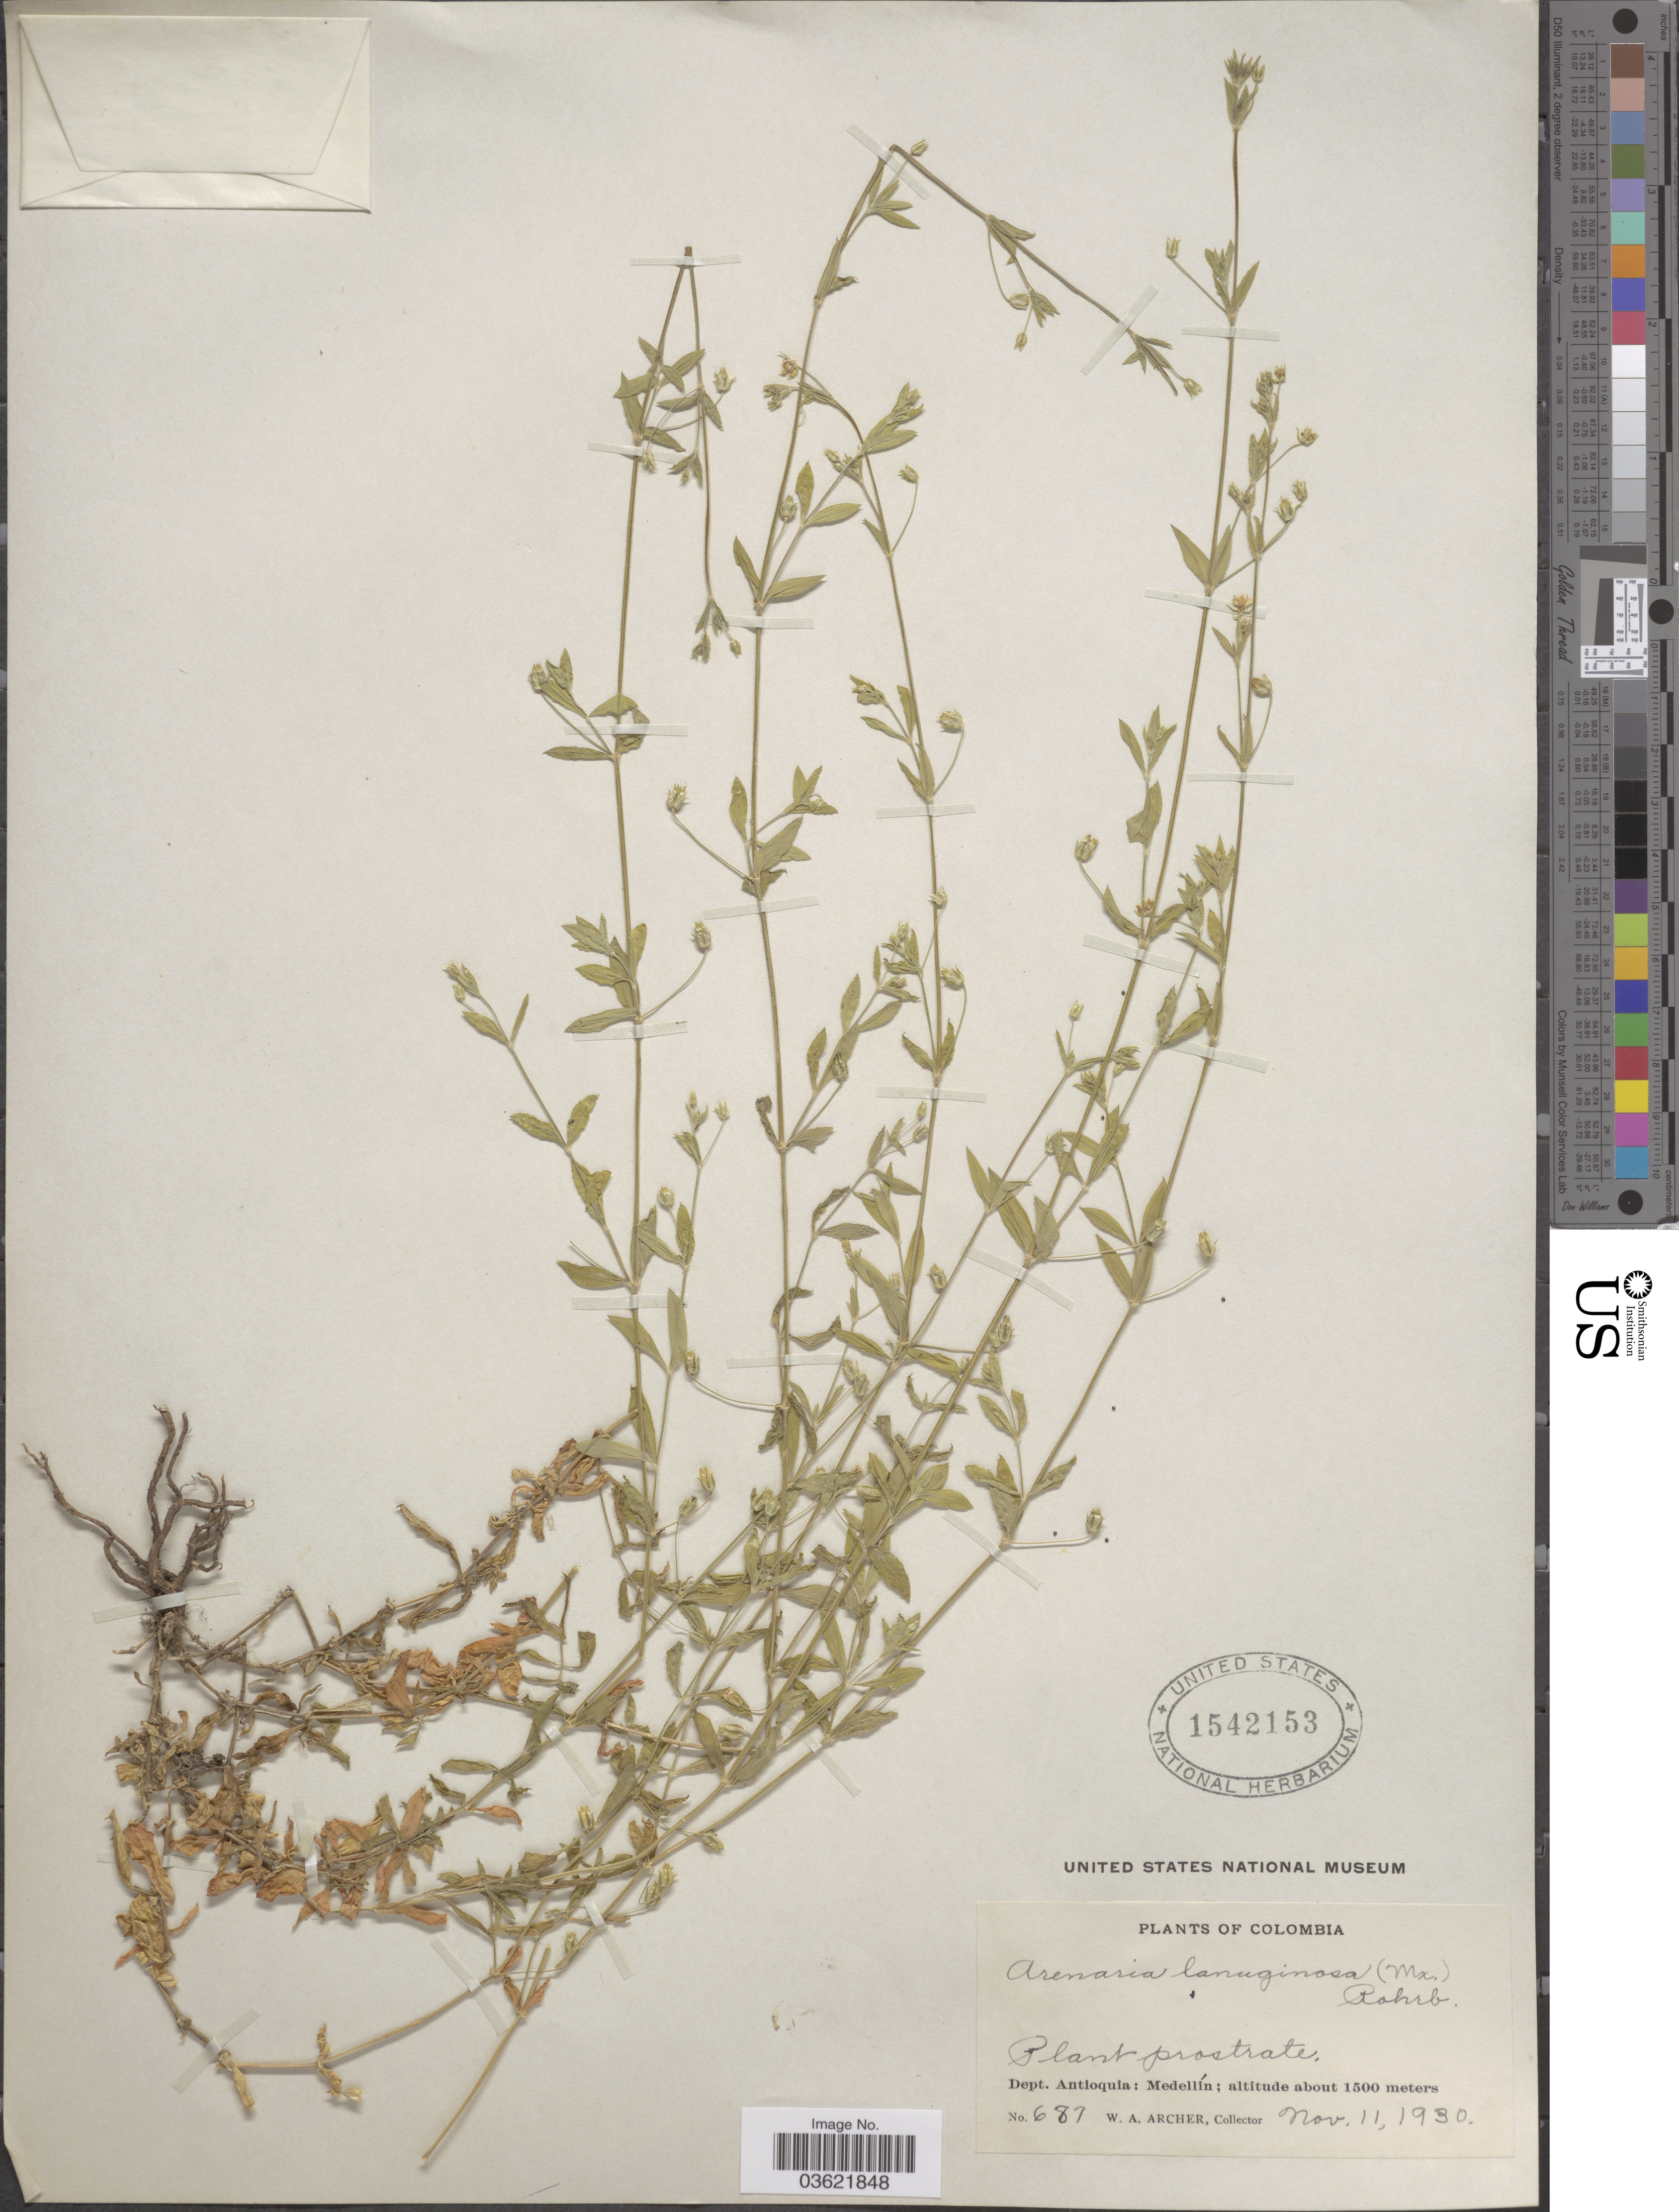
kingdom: Plantae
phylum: Tracheophyta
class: Magnoliopsida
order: Caryophyllales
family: Caryophyllaceae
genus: Arenaria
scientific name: Arenaria lanuginosa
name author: (Michx.) Rohrb.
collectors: W. Archer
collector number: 687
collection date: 1930-11-11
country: Colombia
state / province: Antioquia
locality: Dept. Antioquia: Medellín.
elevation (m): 1500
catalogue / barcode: US 1542153